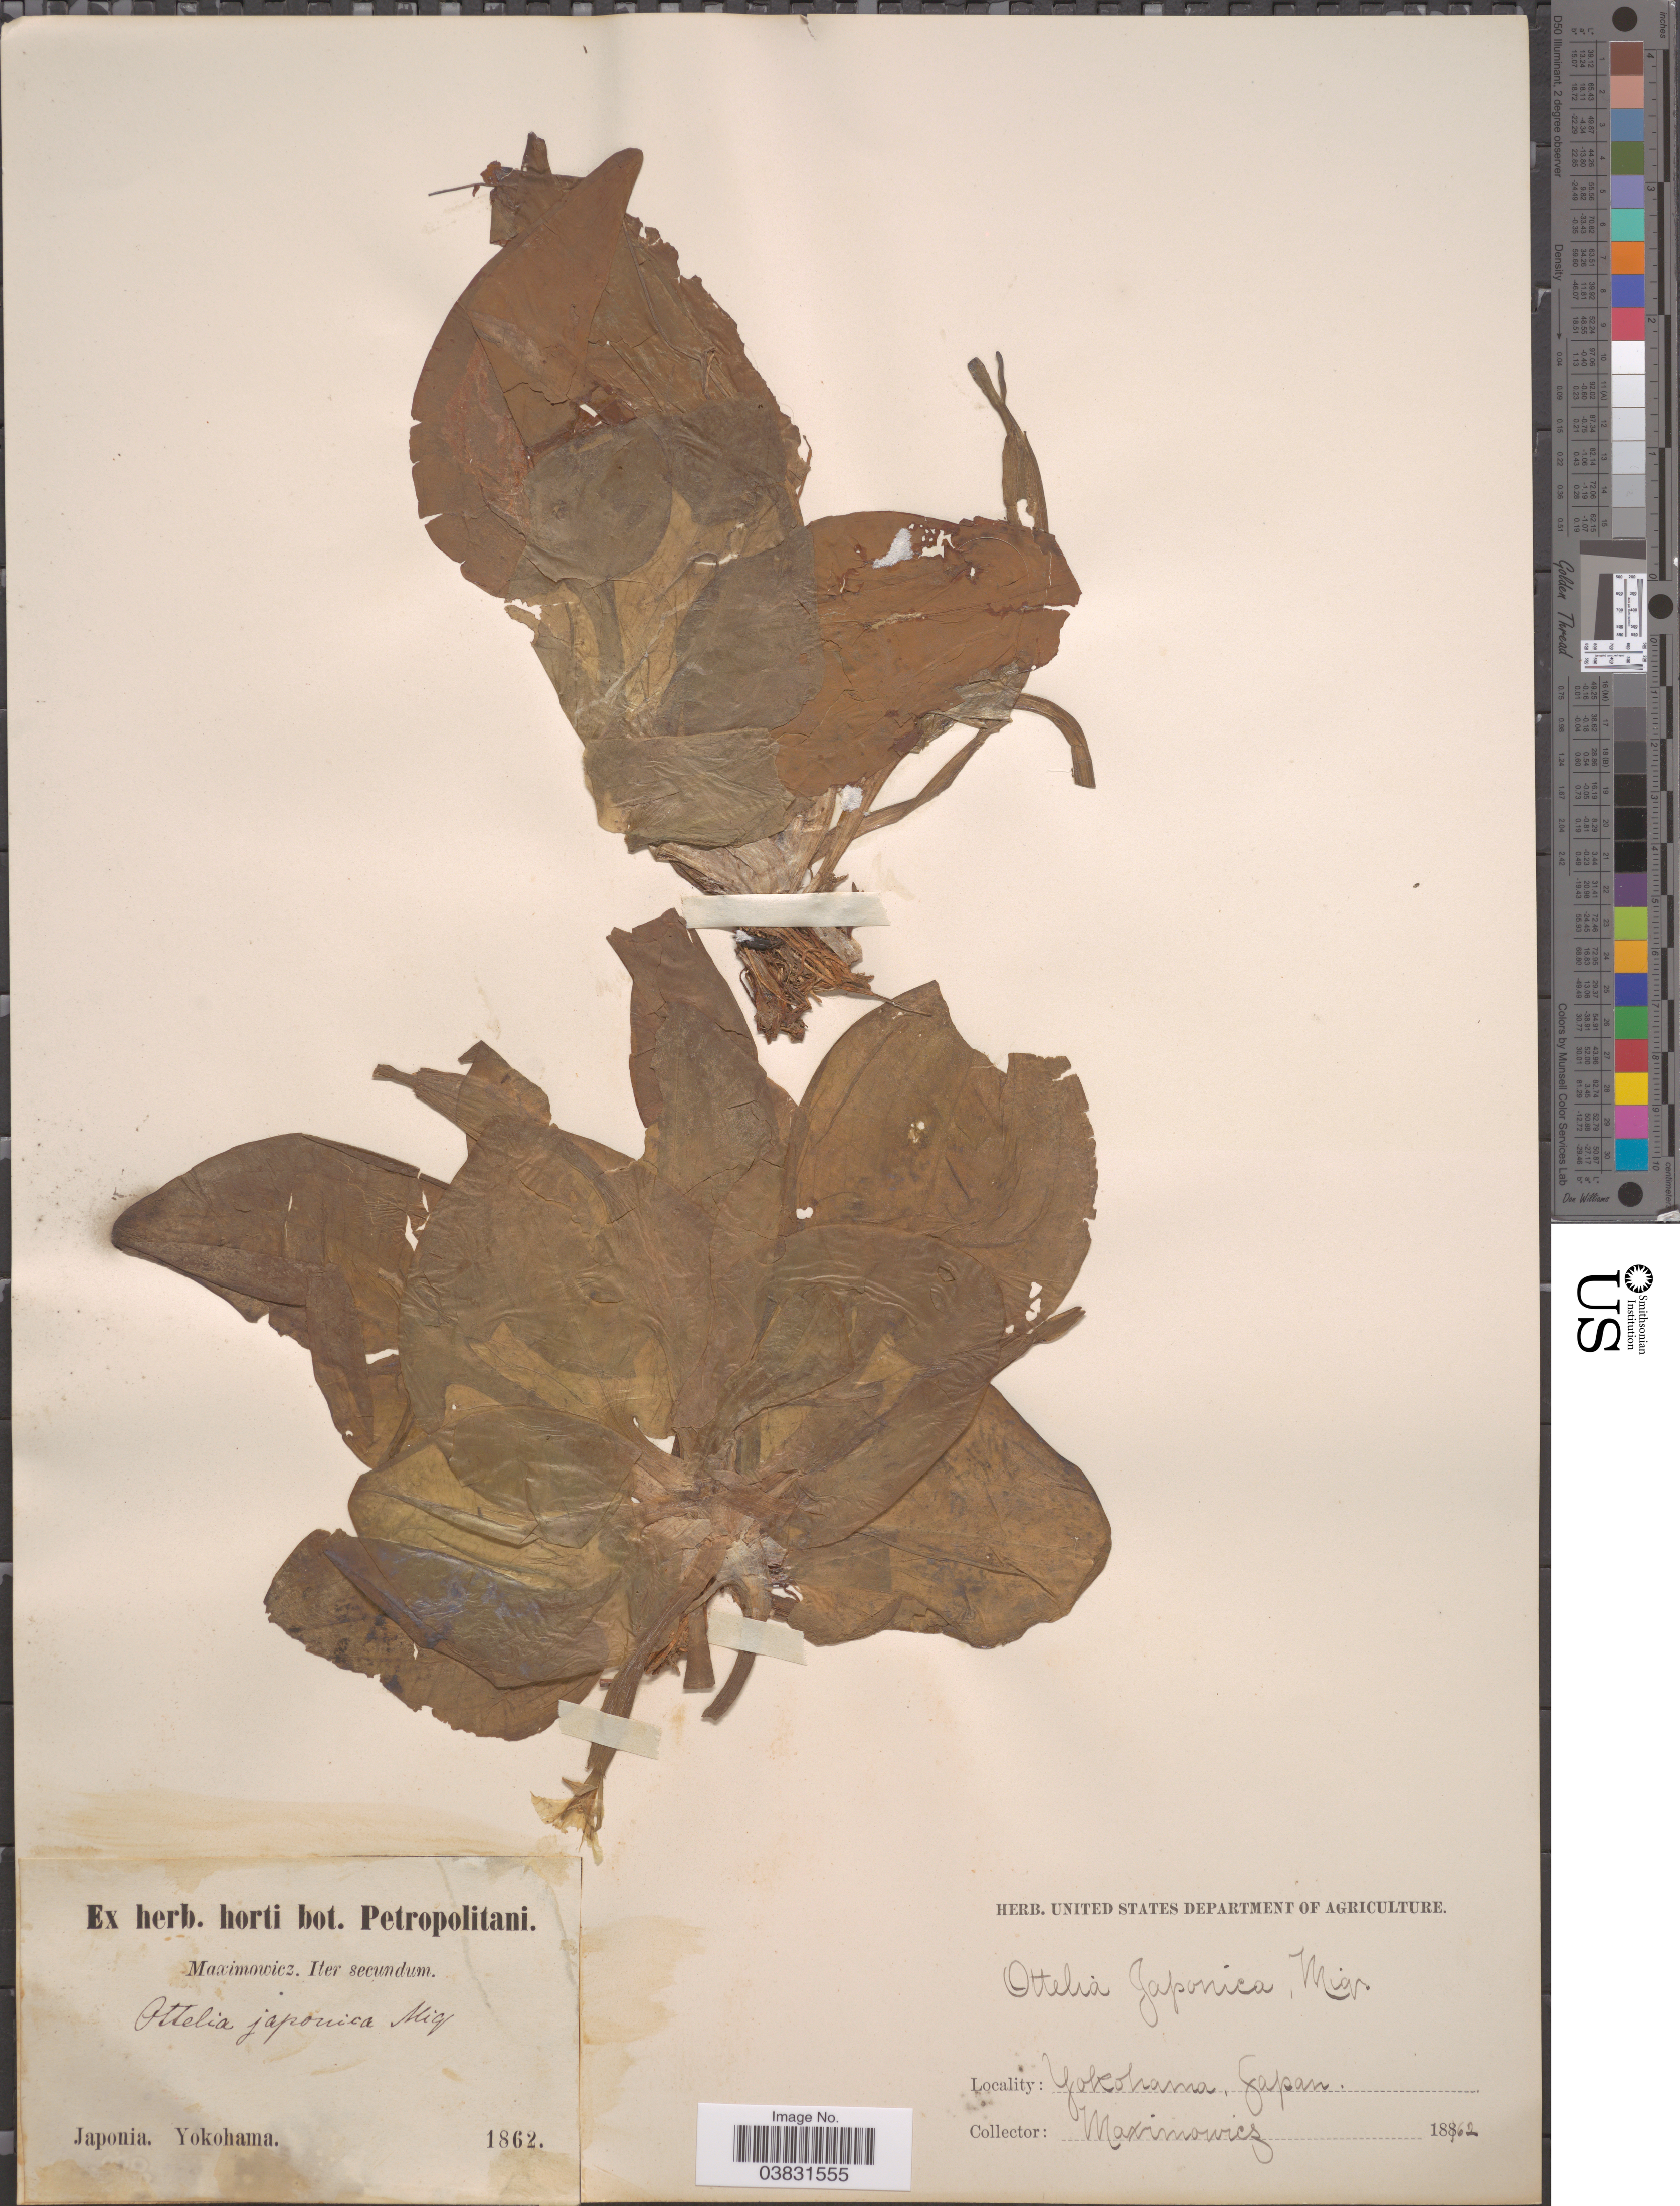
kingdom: Plantae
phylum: Tracheophyta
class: Liliopsida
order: Alismatales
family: Hydrocharitaceae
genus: Ottelia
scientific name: Ottelia japonica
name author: Miq.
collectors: Maximowicz, --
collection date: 1862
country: Japan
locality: Yokohama.